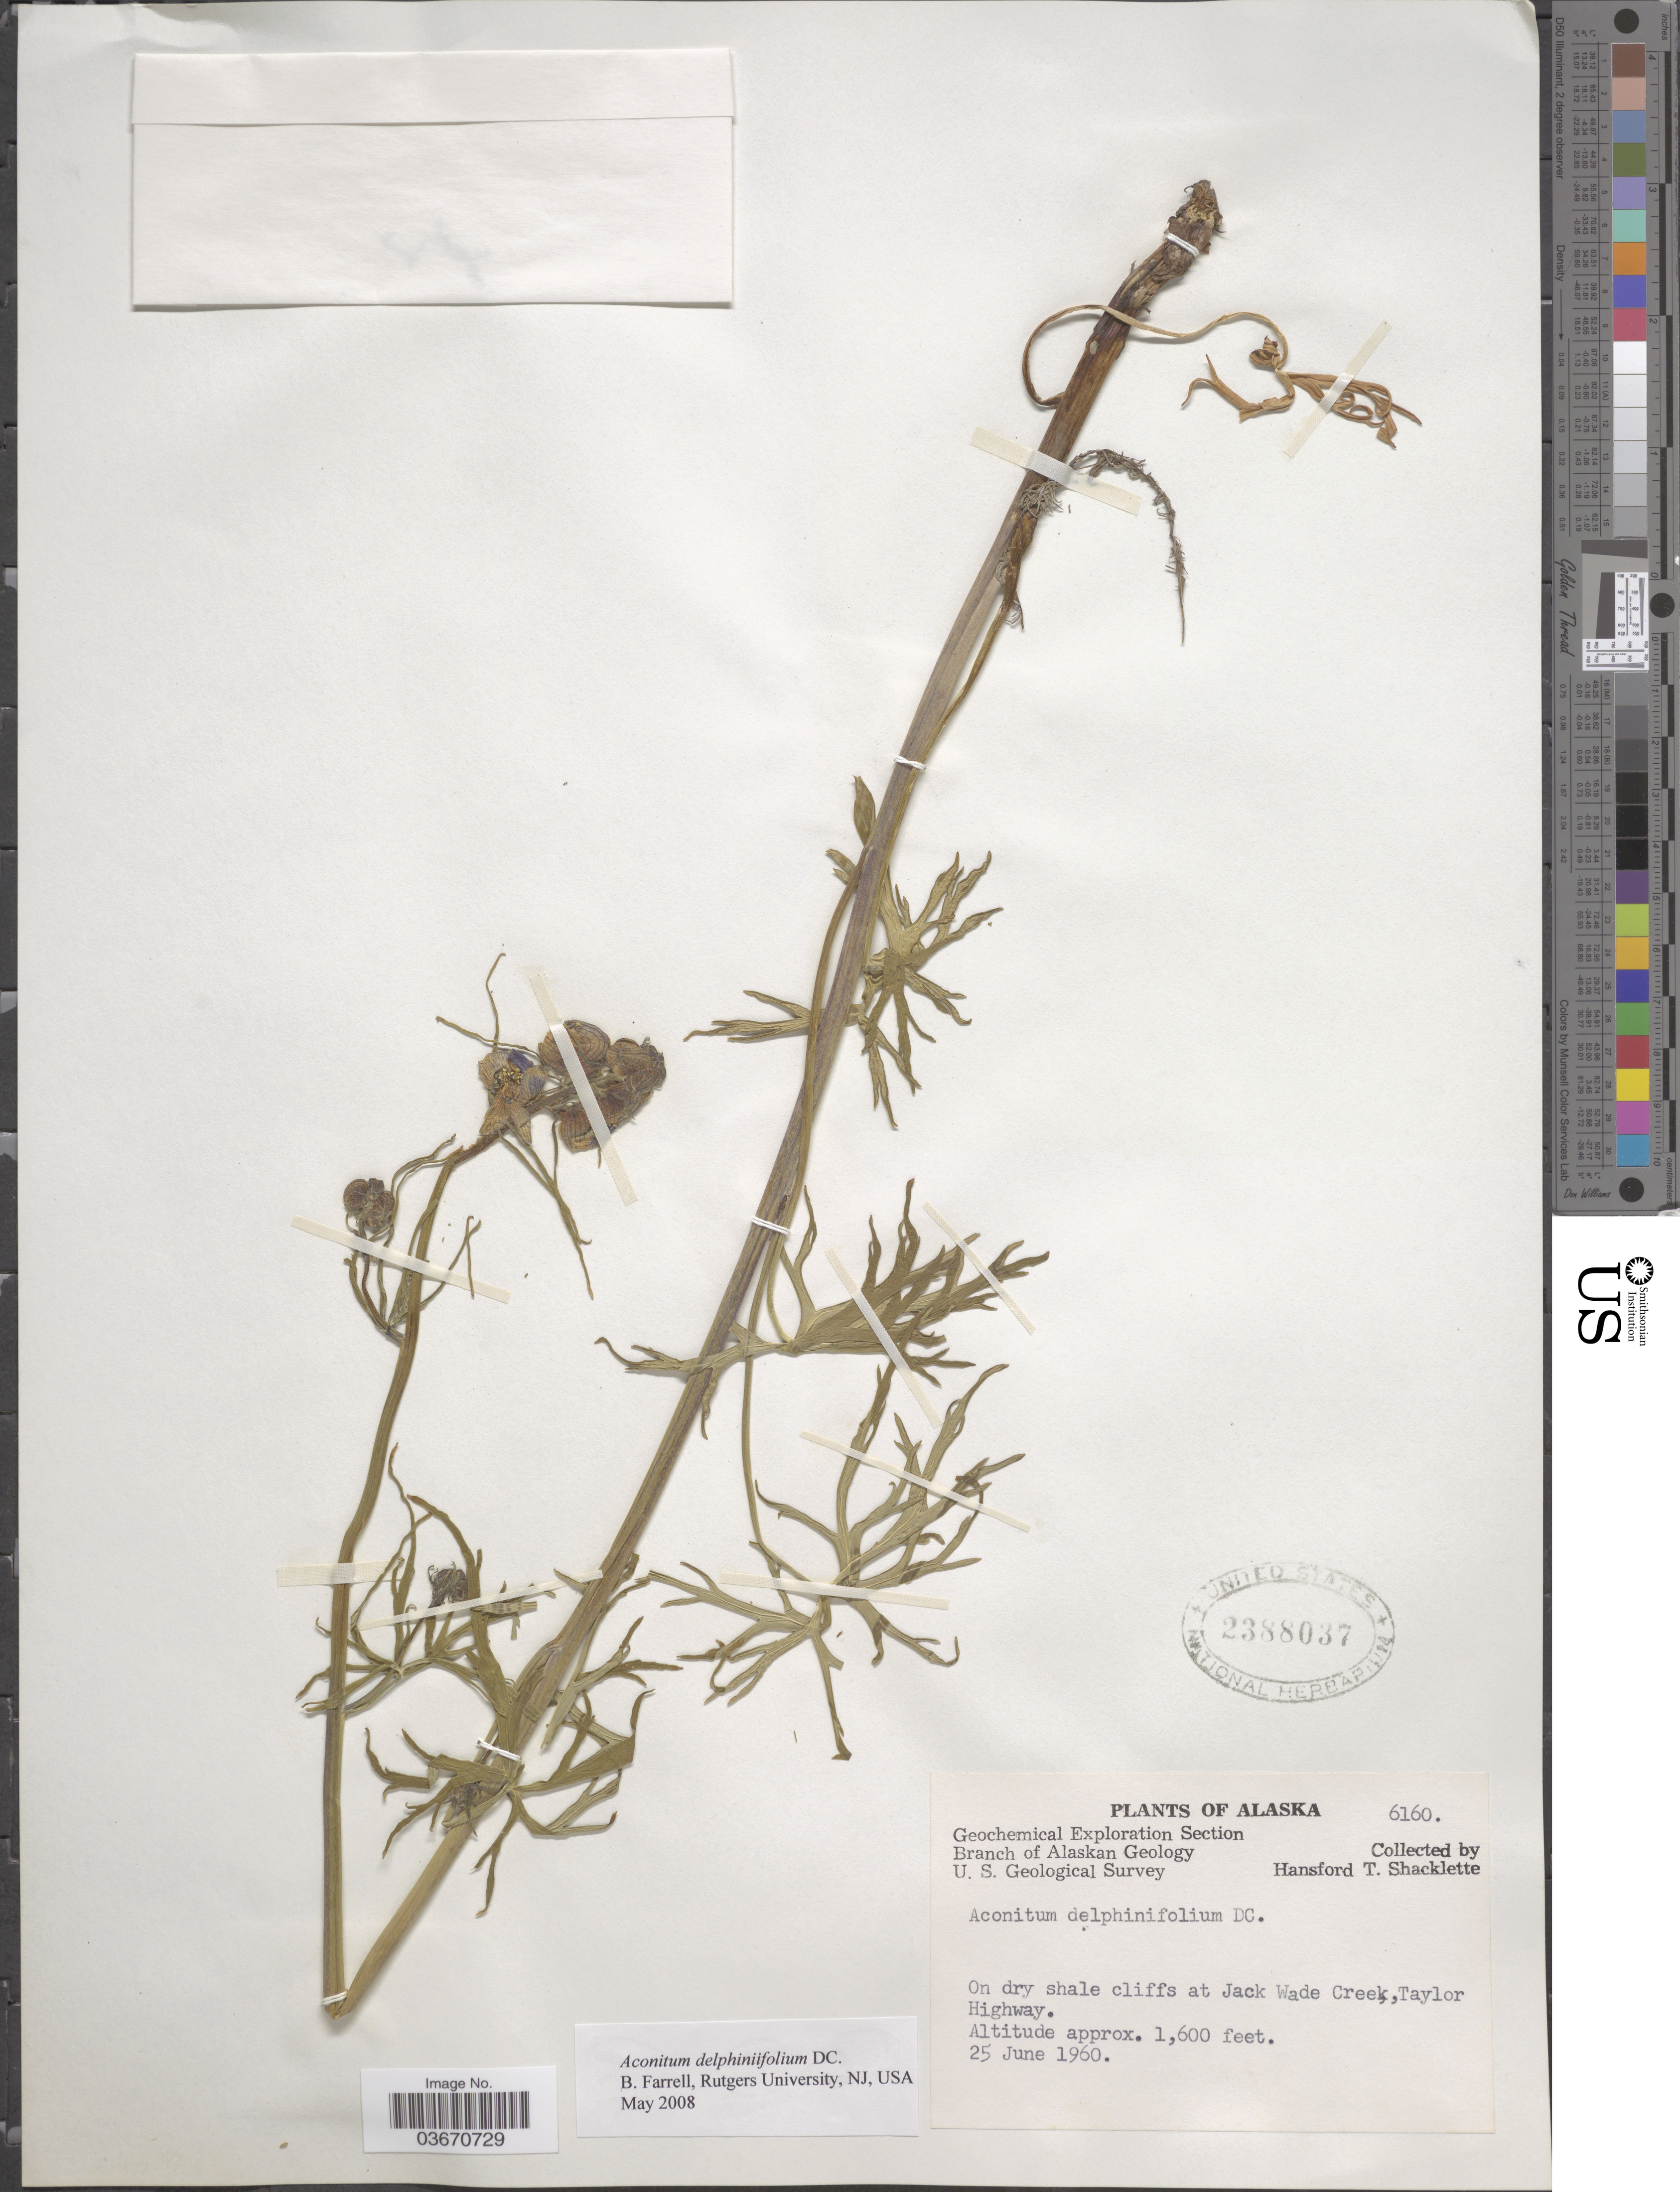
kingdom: Plantae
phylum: Tracheophyta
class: Magnoliopsida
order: Ranunculales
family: Ranunculaceae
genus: Aconitum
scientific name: Aconitum delphinifolium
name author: DC.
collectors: H. Shacklette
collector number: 6160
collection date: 1960-06-25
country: United States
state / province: Alaska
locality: At Jack Wade Creek, Taylor Highway.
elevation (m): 488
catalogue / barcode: US 2388037